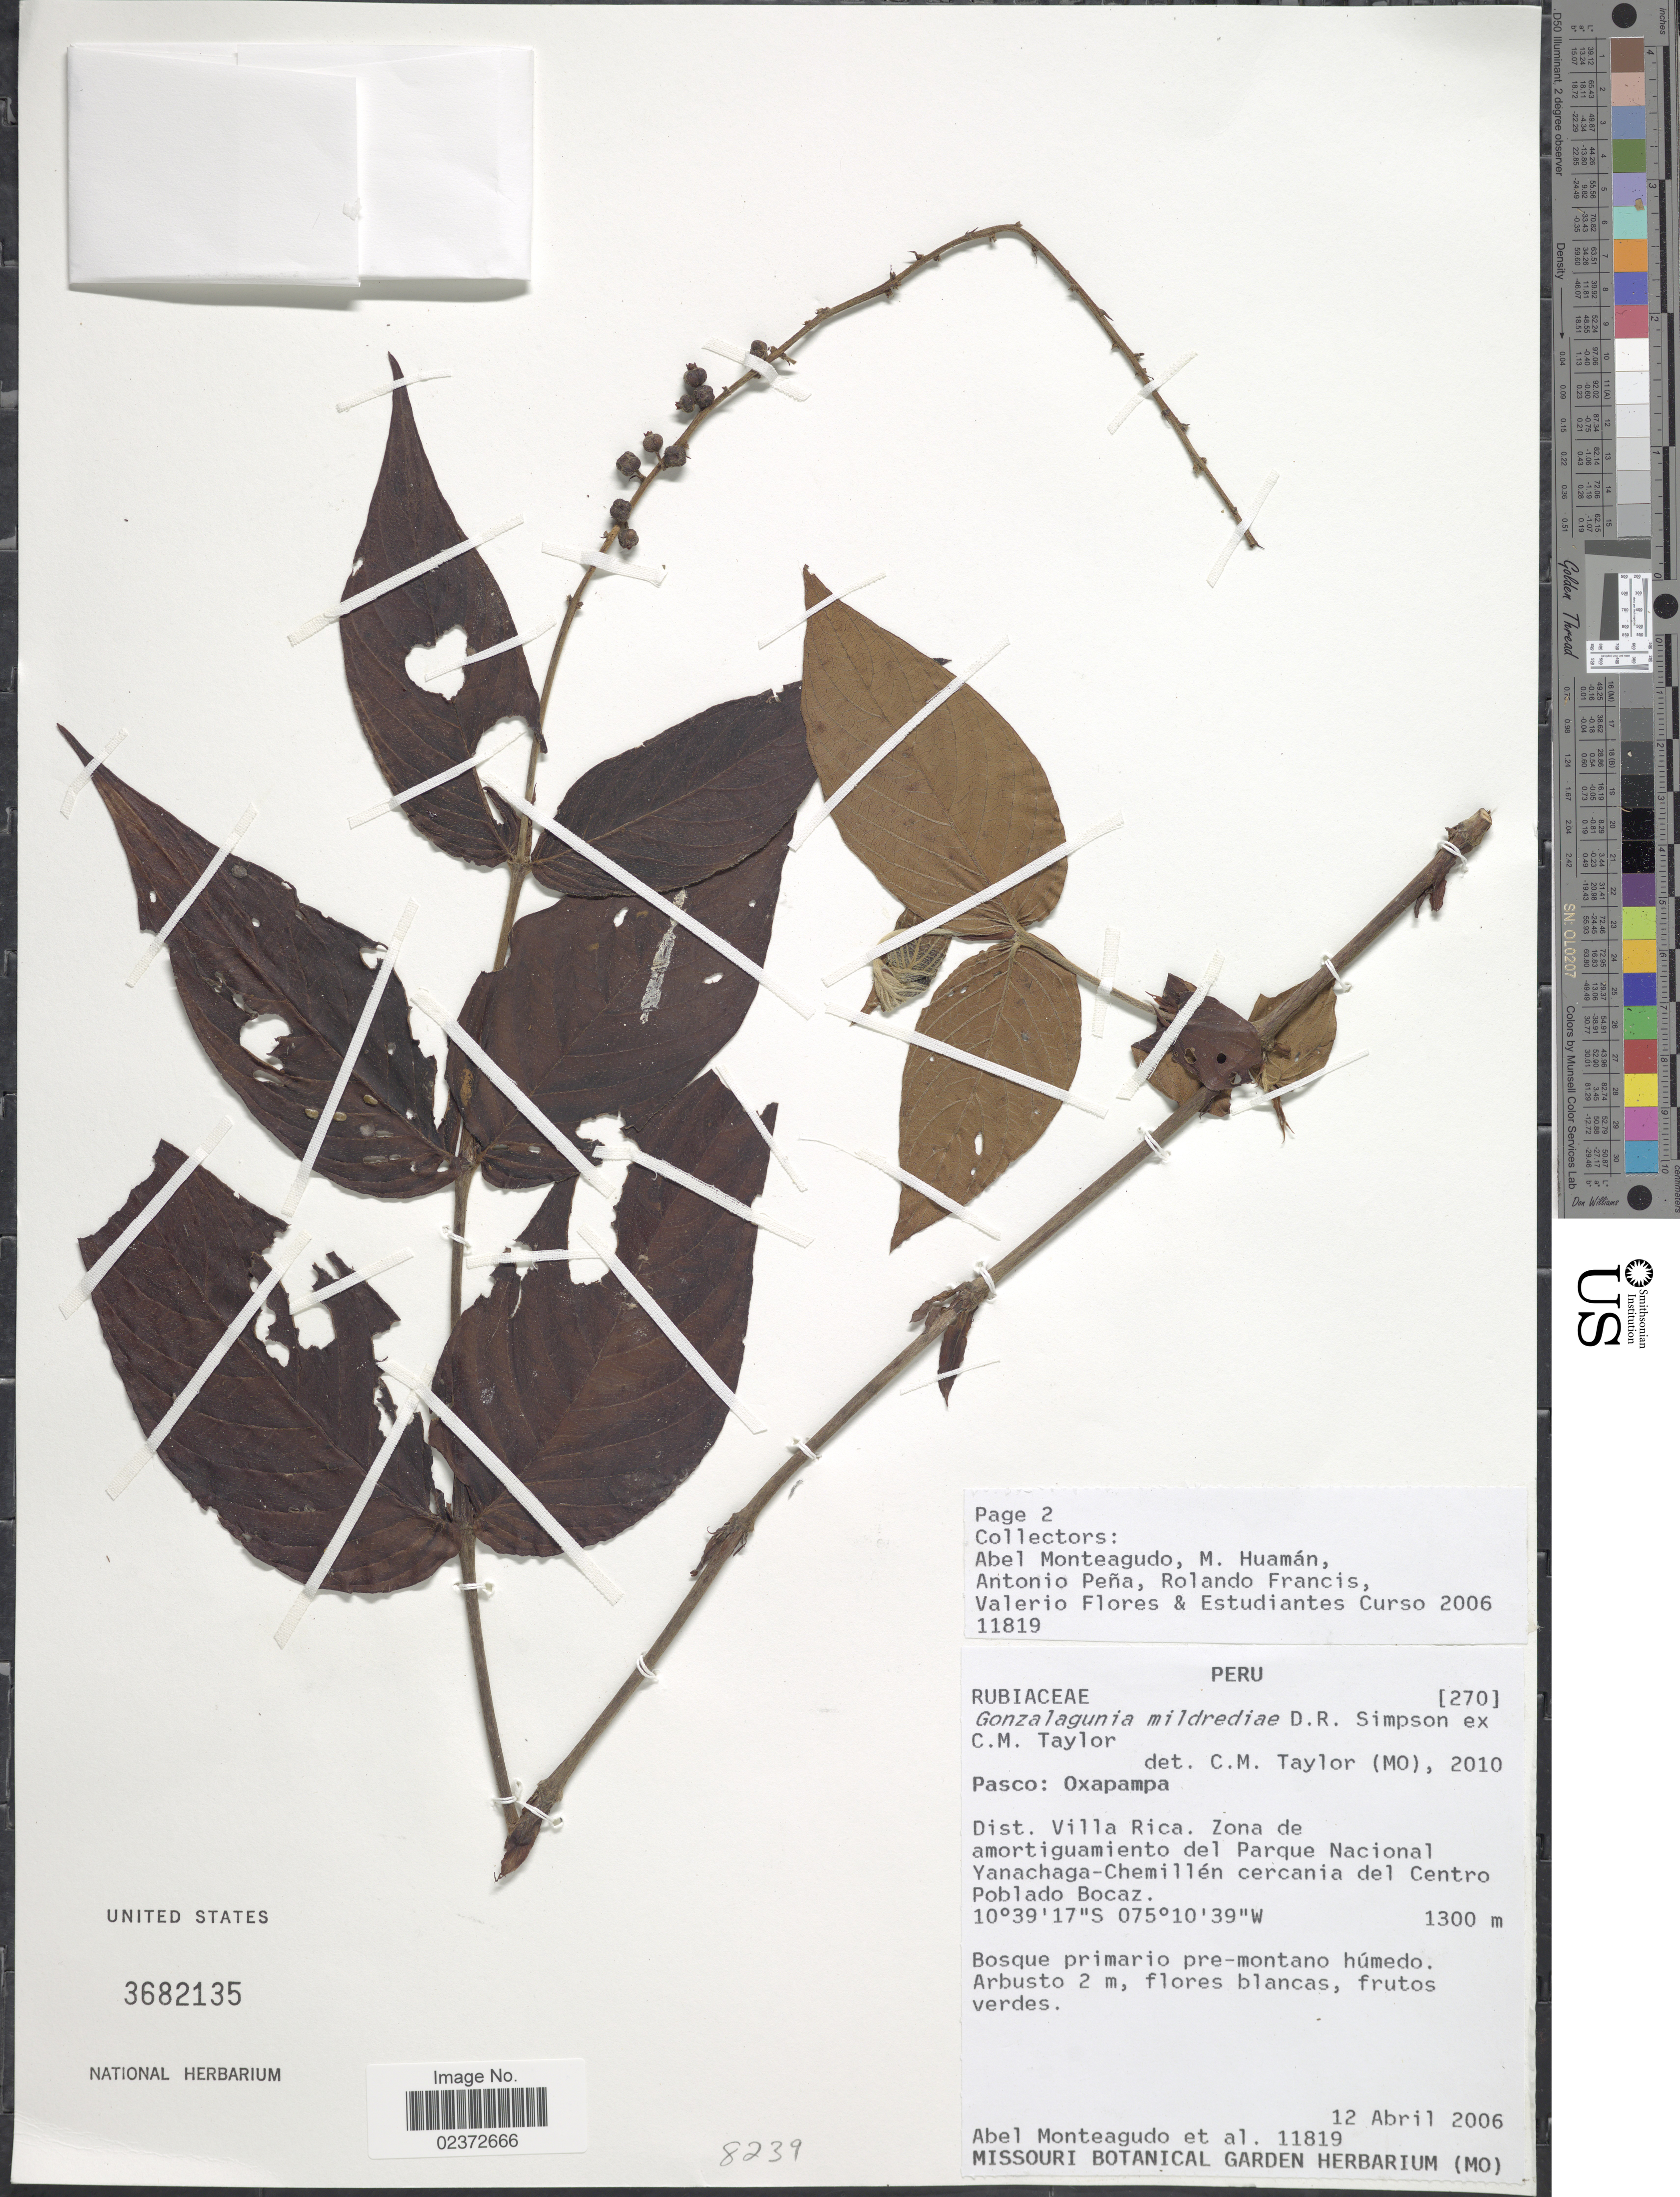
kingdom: Plantae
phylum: Tracheophyta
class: Magnoliopsida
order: Gentianales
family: Rubiaceae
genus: Gonzalagunia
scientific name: Gonzalagunia mildredae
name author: D.R. Simpson ex C.M. Taylor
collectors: A. Monteagudo, M. Huamán, A. Peña, R. Francis & et al.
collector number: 11819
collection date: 2006-04-12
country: Peru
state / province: Pasco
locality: Oxapampa. Dist. Villa Rica. Zona de amortiguamiento del Parque Nacional Yanachaga-Chemillen cercania del Centro Poblado Bocaz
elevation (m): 1300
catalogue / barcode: US 3682135